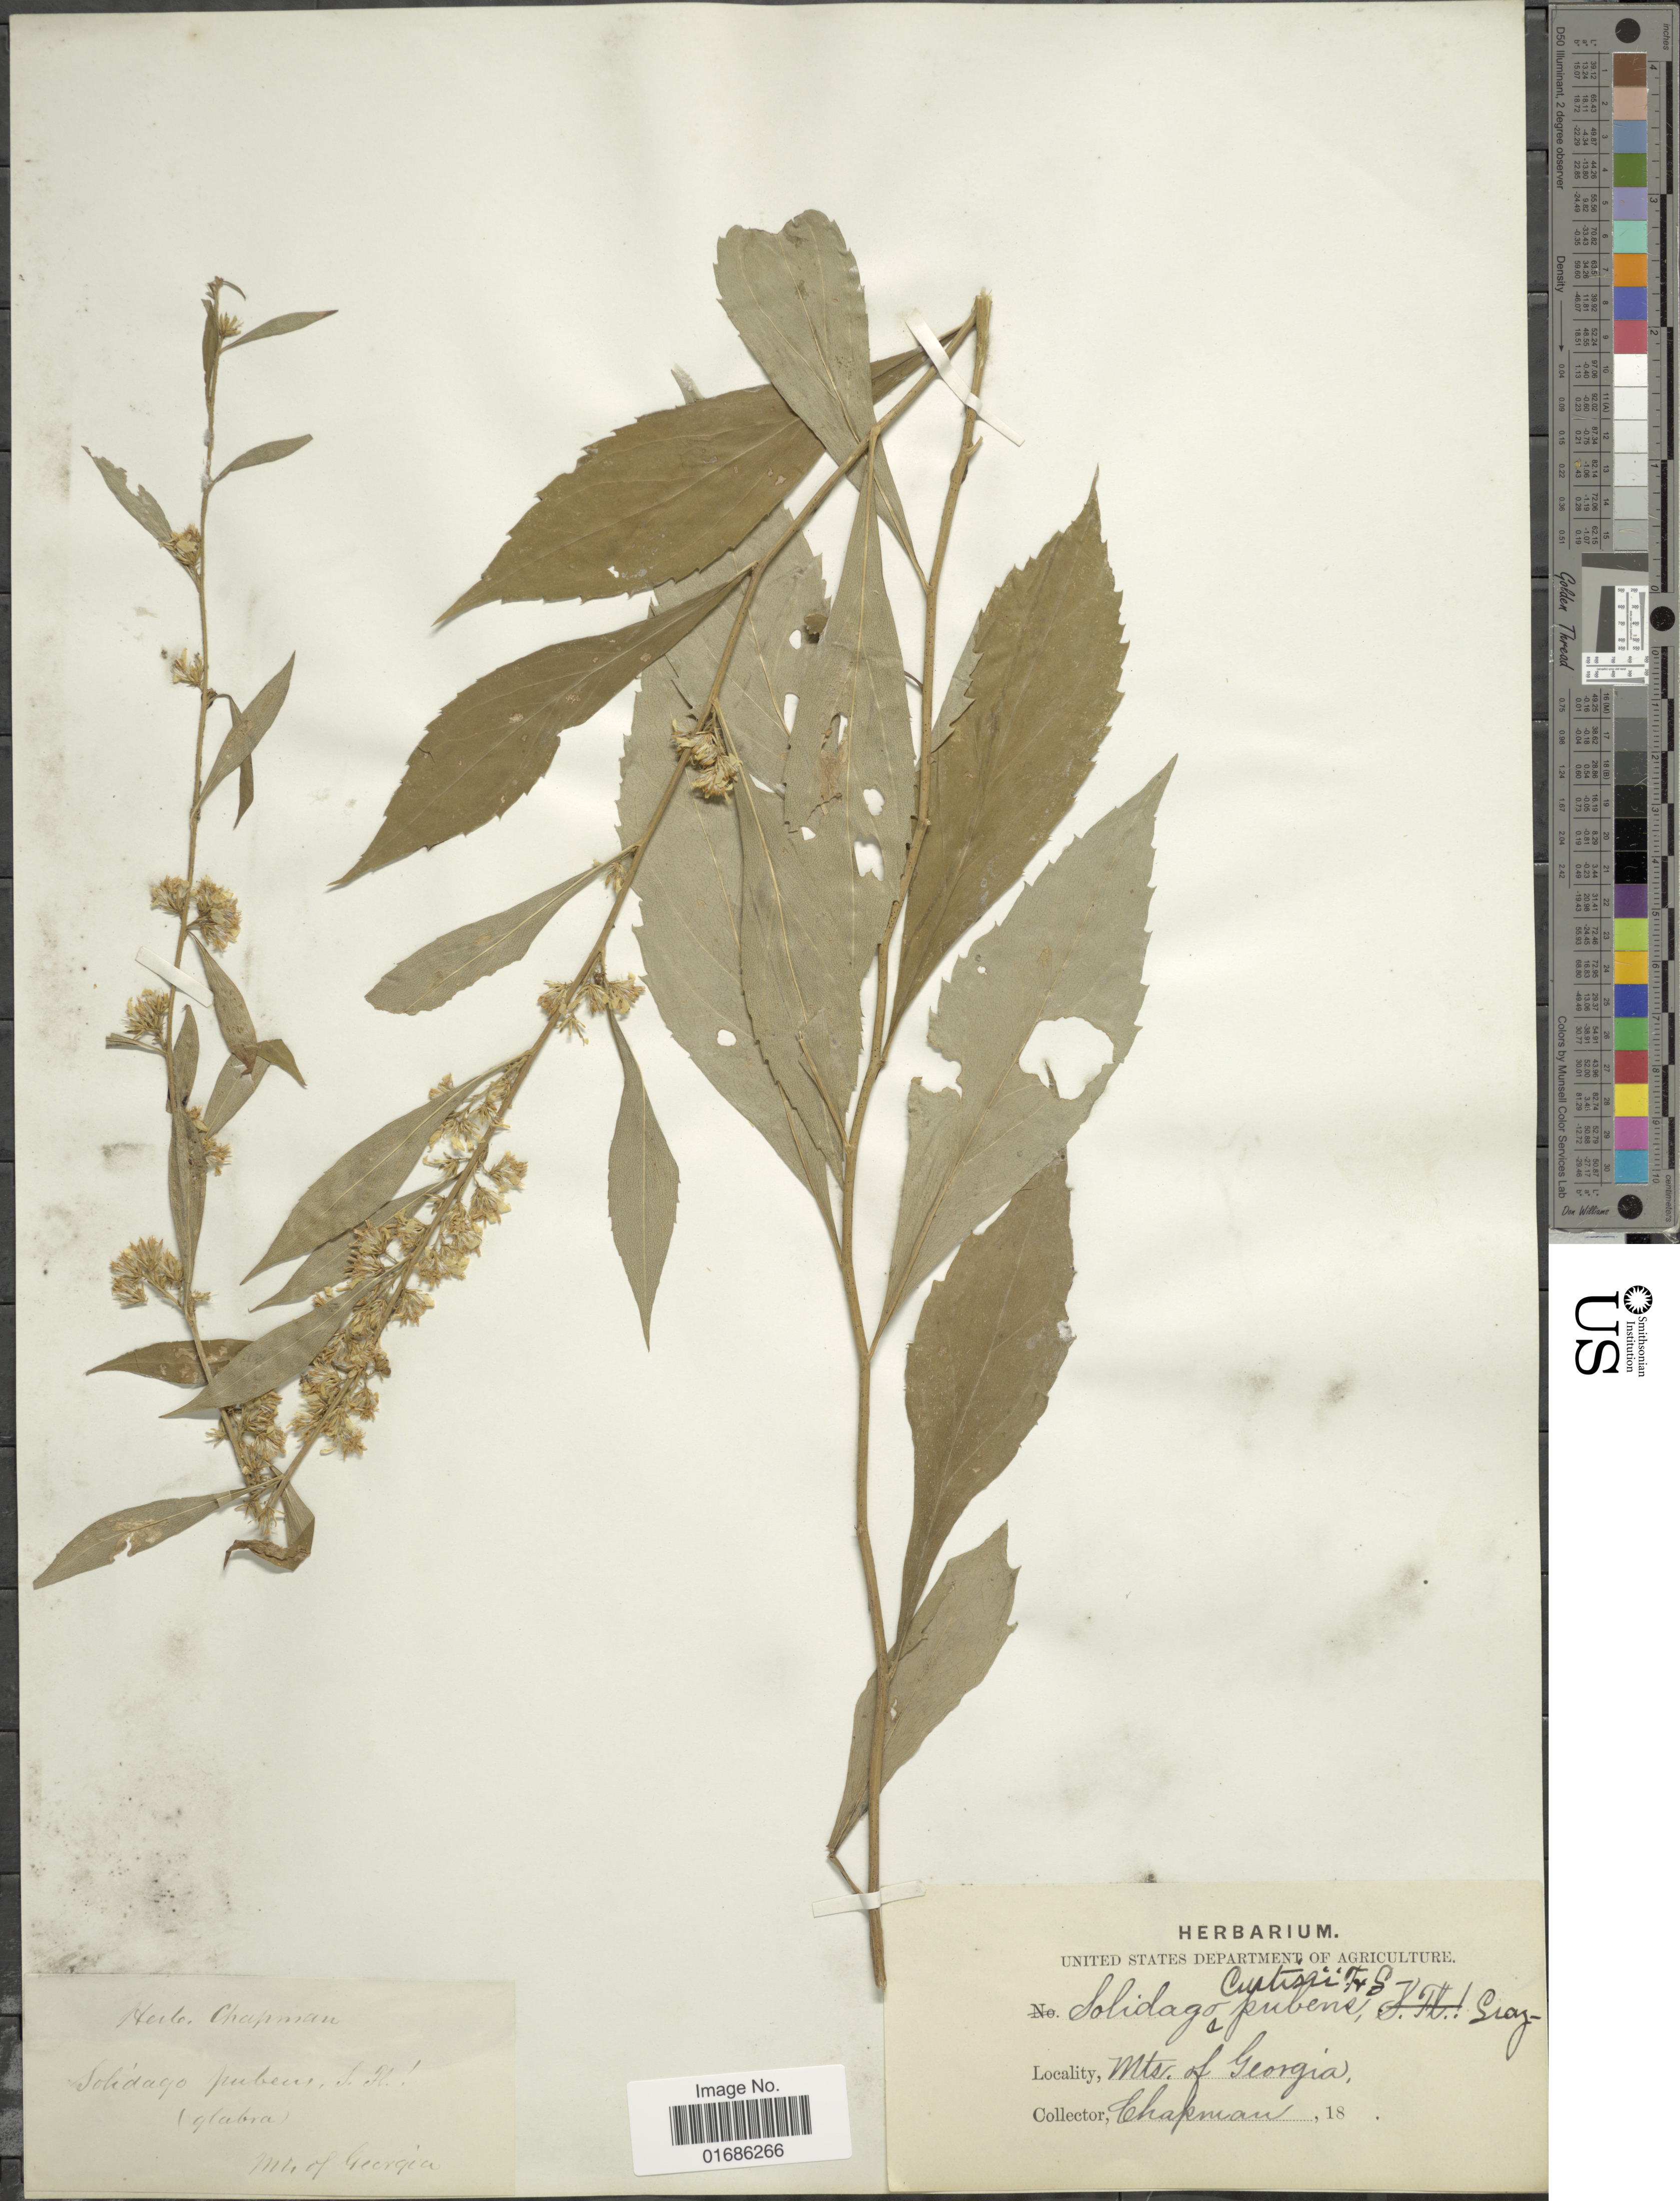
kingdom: Plantae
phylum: Tracheophyta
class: Magnoliopsida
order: Asterales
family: Asteraceae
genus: Solidago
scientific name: Solidago curtisii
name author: Torr. & A. Gray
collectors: A. Chapman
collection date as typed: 18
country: United States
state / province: Georgia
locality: Mts of Georgia